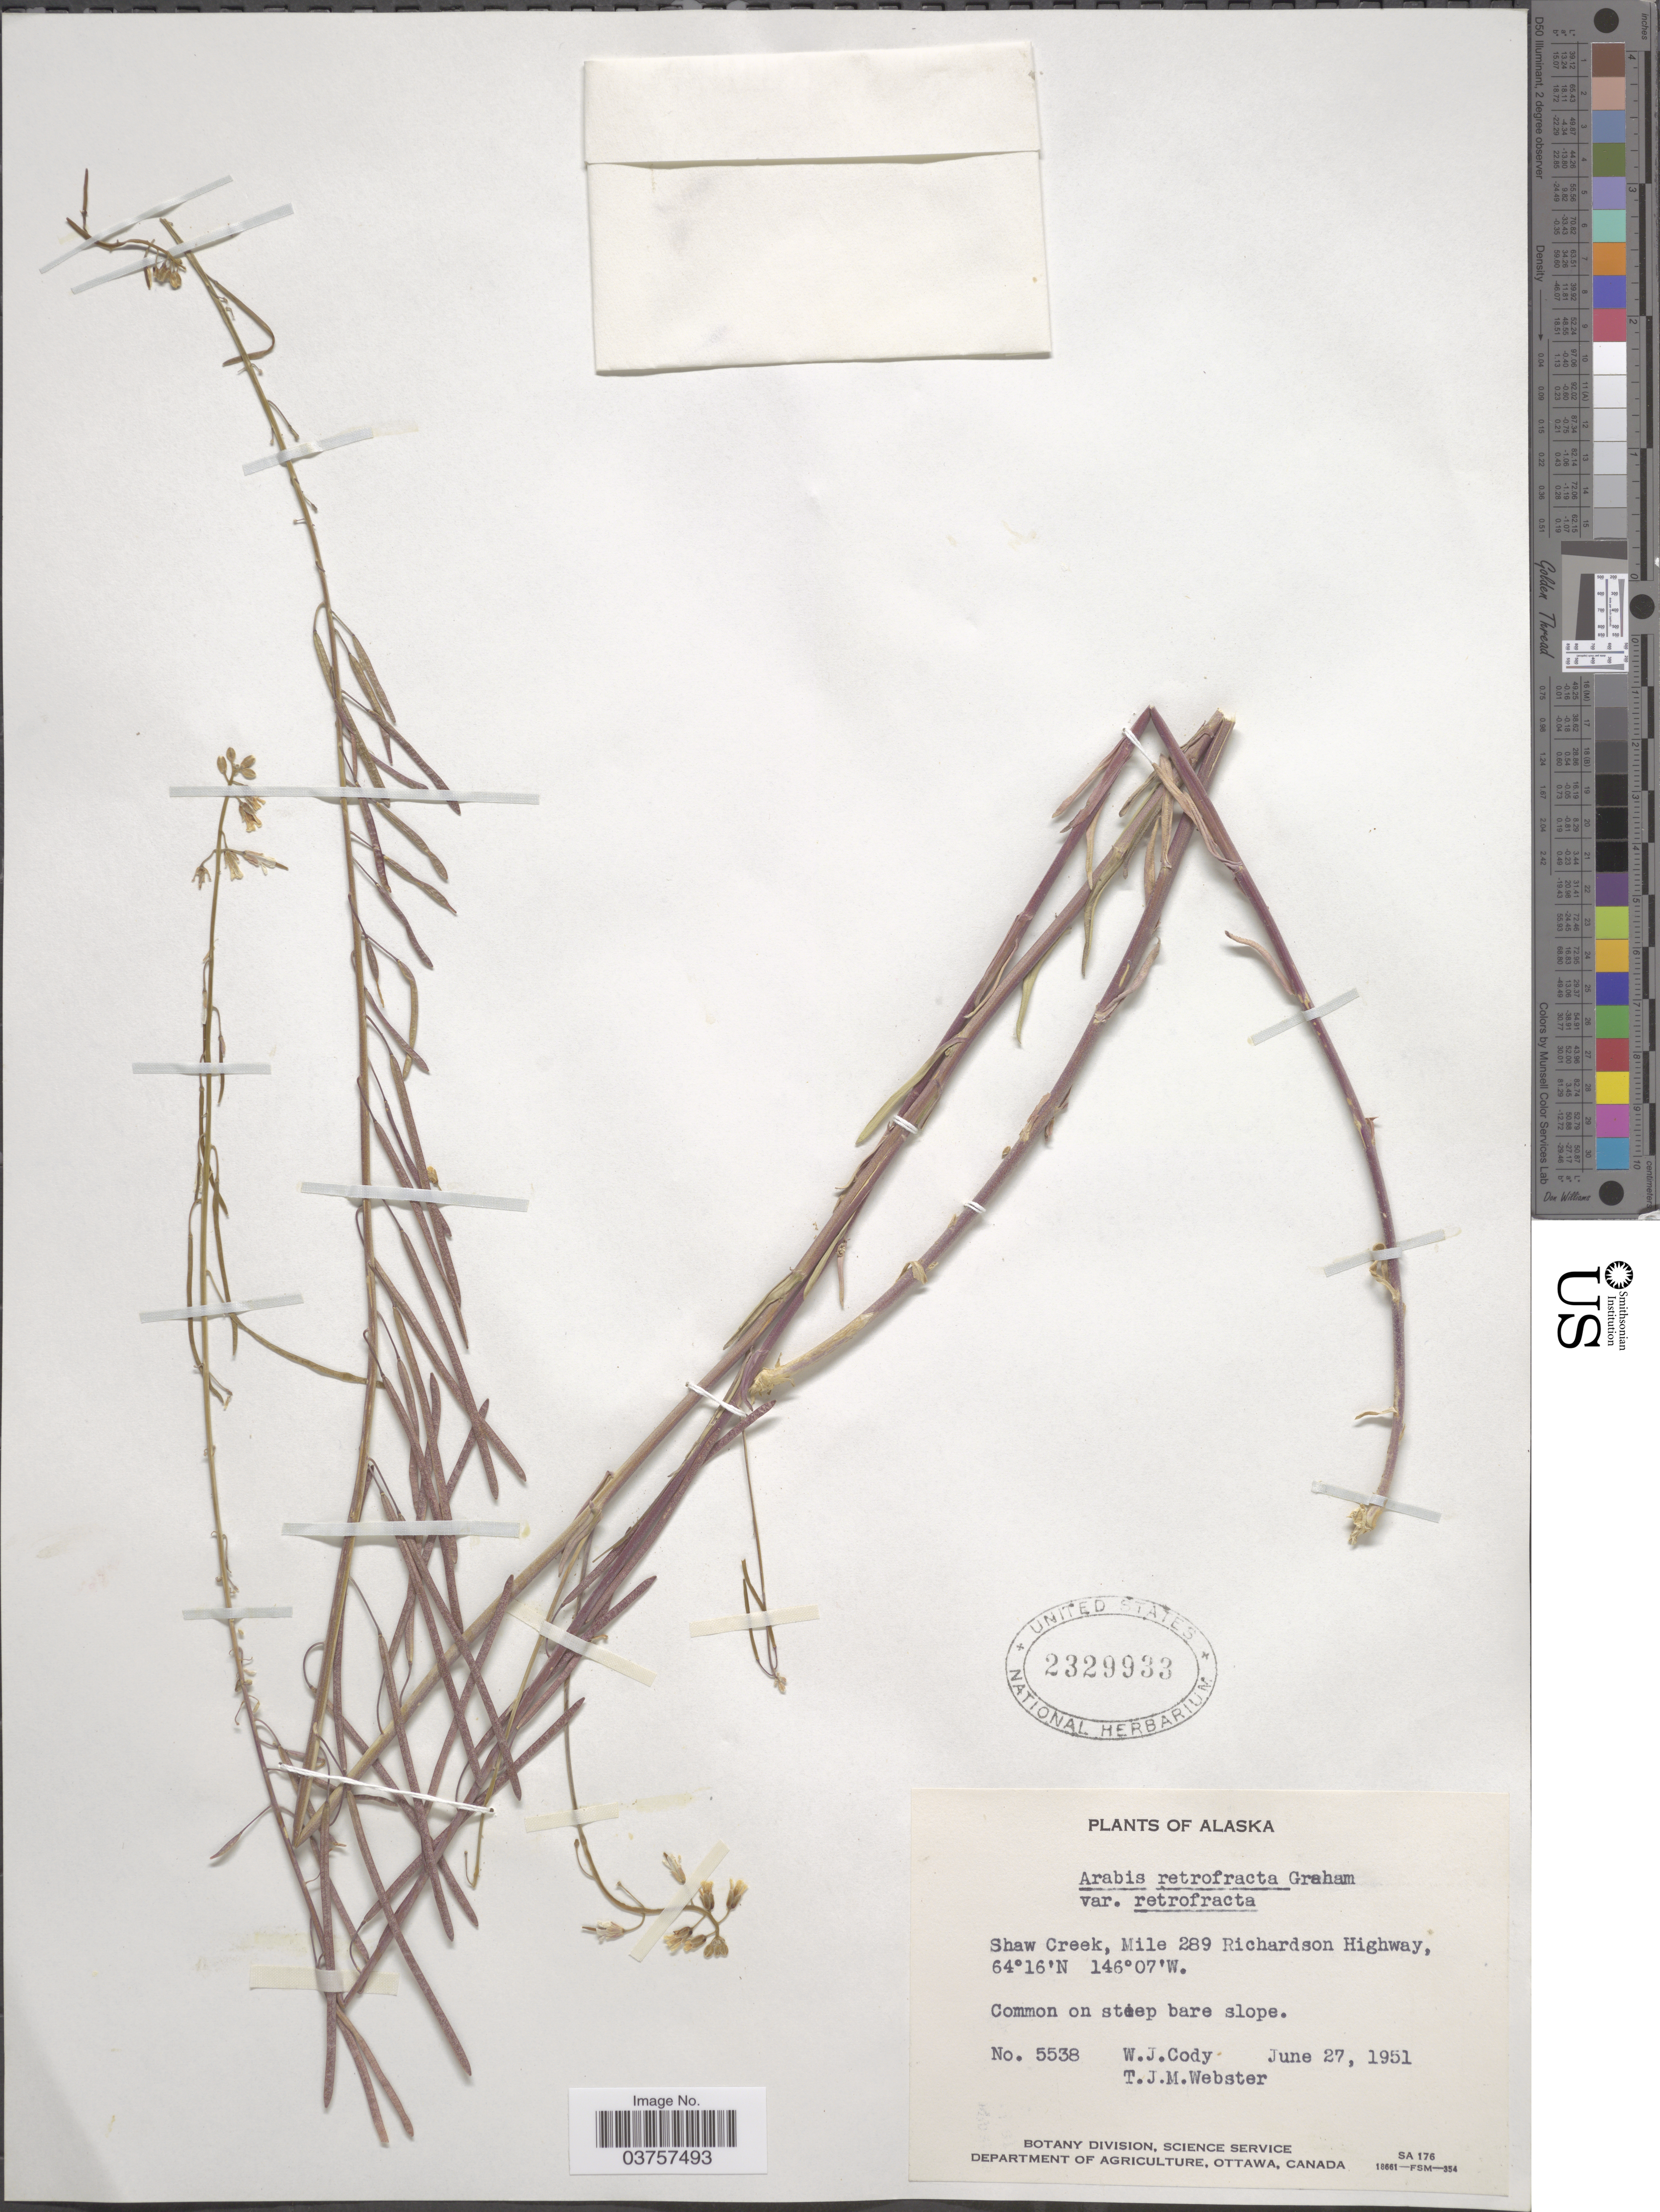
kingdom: Plantae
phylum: Tracheophyta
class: Magnoliopsida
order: Brassicales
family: Brassicaceae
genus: Arabis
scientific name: Arabis holboellii var. retrofracta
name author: Rydb.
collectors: W. Cody & T. J. Webster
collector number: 5538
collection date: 1951-06-27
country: United States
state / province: Alaska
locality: Shaw Creek, Mile 289 Richardson Highway.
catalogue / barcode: US 2329933